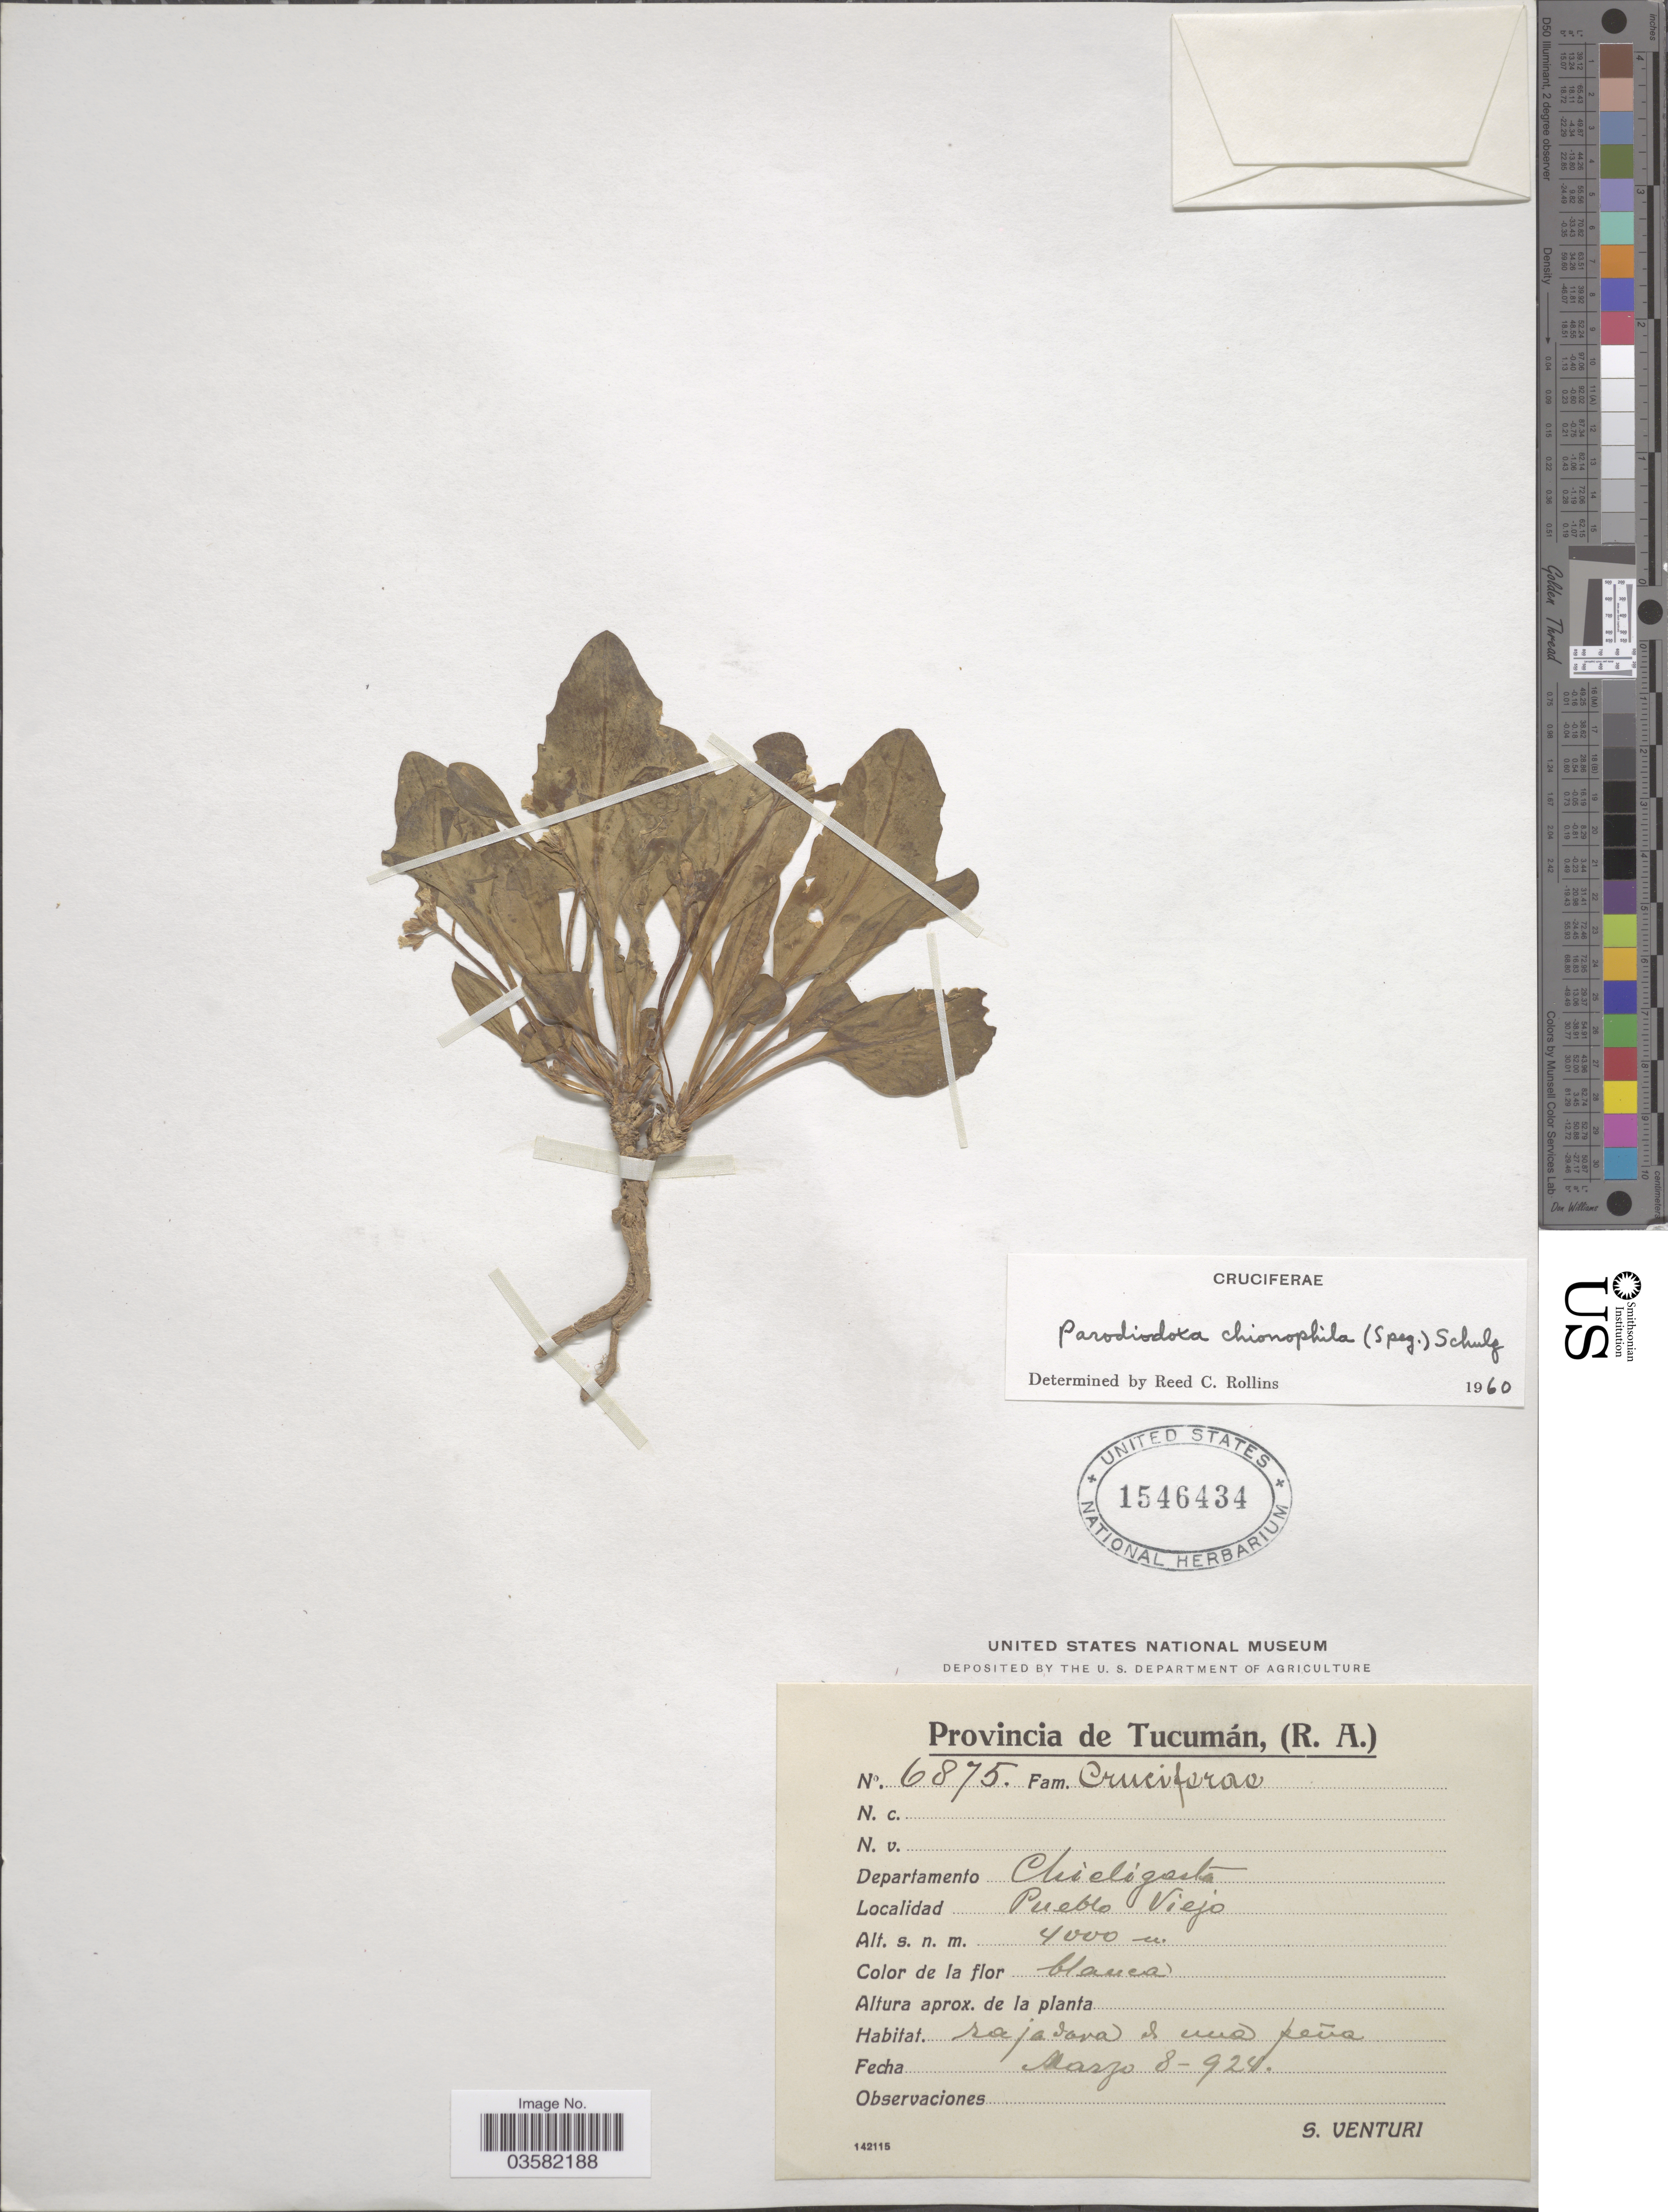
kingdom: Plantae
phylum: Tracheophyta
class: Magnoliopsida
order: Brassicales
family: Brassicaceae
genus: Parodiodoxa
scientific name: Parodiodoxa chionophila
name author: (Speg.) O.E. Schulz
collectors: S. Venturi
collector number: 6875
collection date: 1924-03-08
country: Argentina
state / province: Tucuman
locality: Departamento Chicligasta, Pueblo Viejo.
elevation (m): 4000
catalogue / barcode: US 1546434